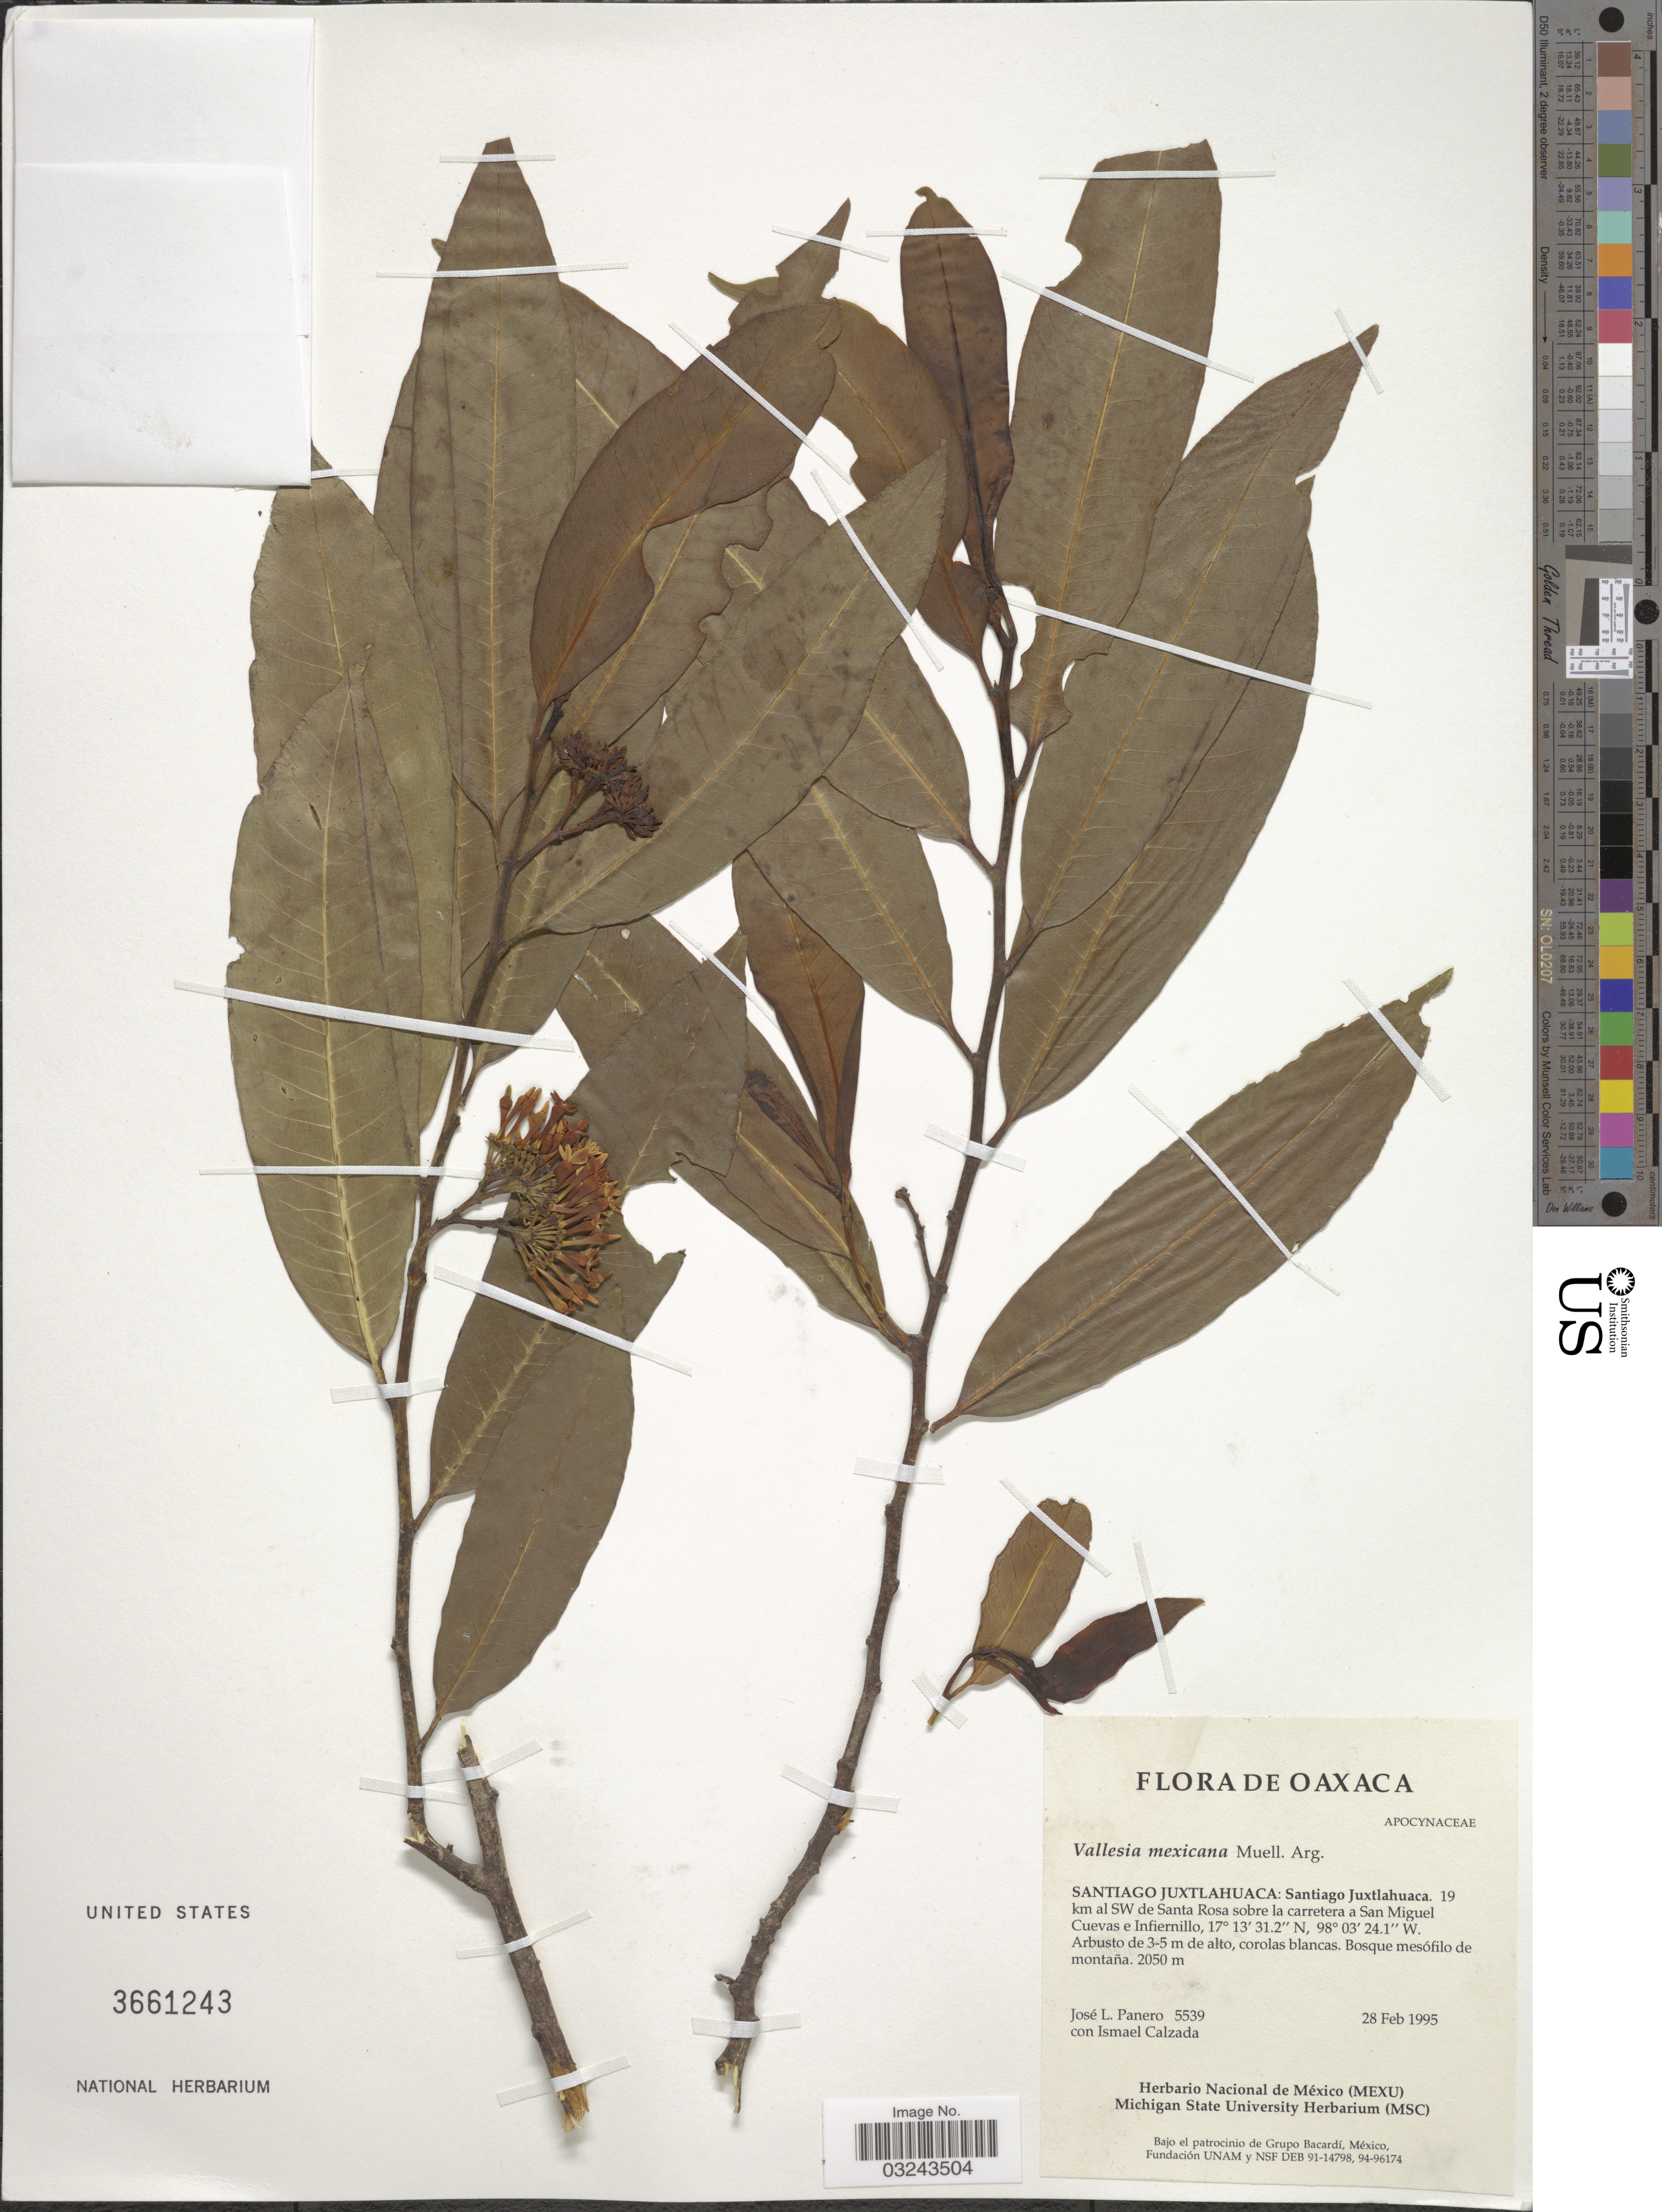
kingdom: Plantae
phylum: Tracheophyta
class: Magnoliopsida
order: Gentianales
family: Apocynaceae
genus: Vallesia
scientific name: Vallesia mexicana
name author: Müll. Arg.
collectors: J. L. Panero & I. Calzada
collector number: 5539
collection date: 1995-02-28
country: Mexico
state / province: Oaxaca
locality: Santiago Juxtlahuaca: Santiago Juxtlahuaca, 19 km al SW de Santa Rosa sobre la carretera a San Miguel Cuevas e Infiernillo.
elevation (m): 2050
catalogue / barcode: US 3661243